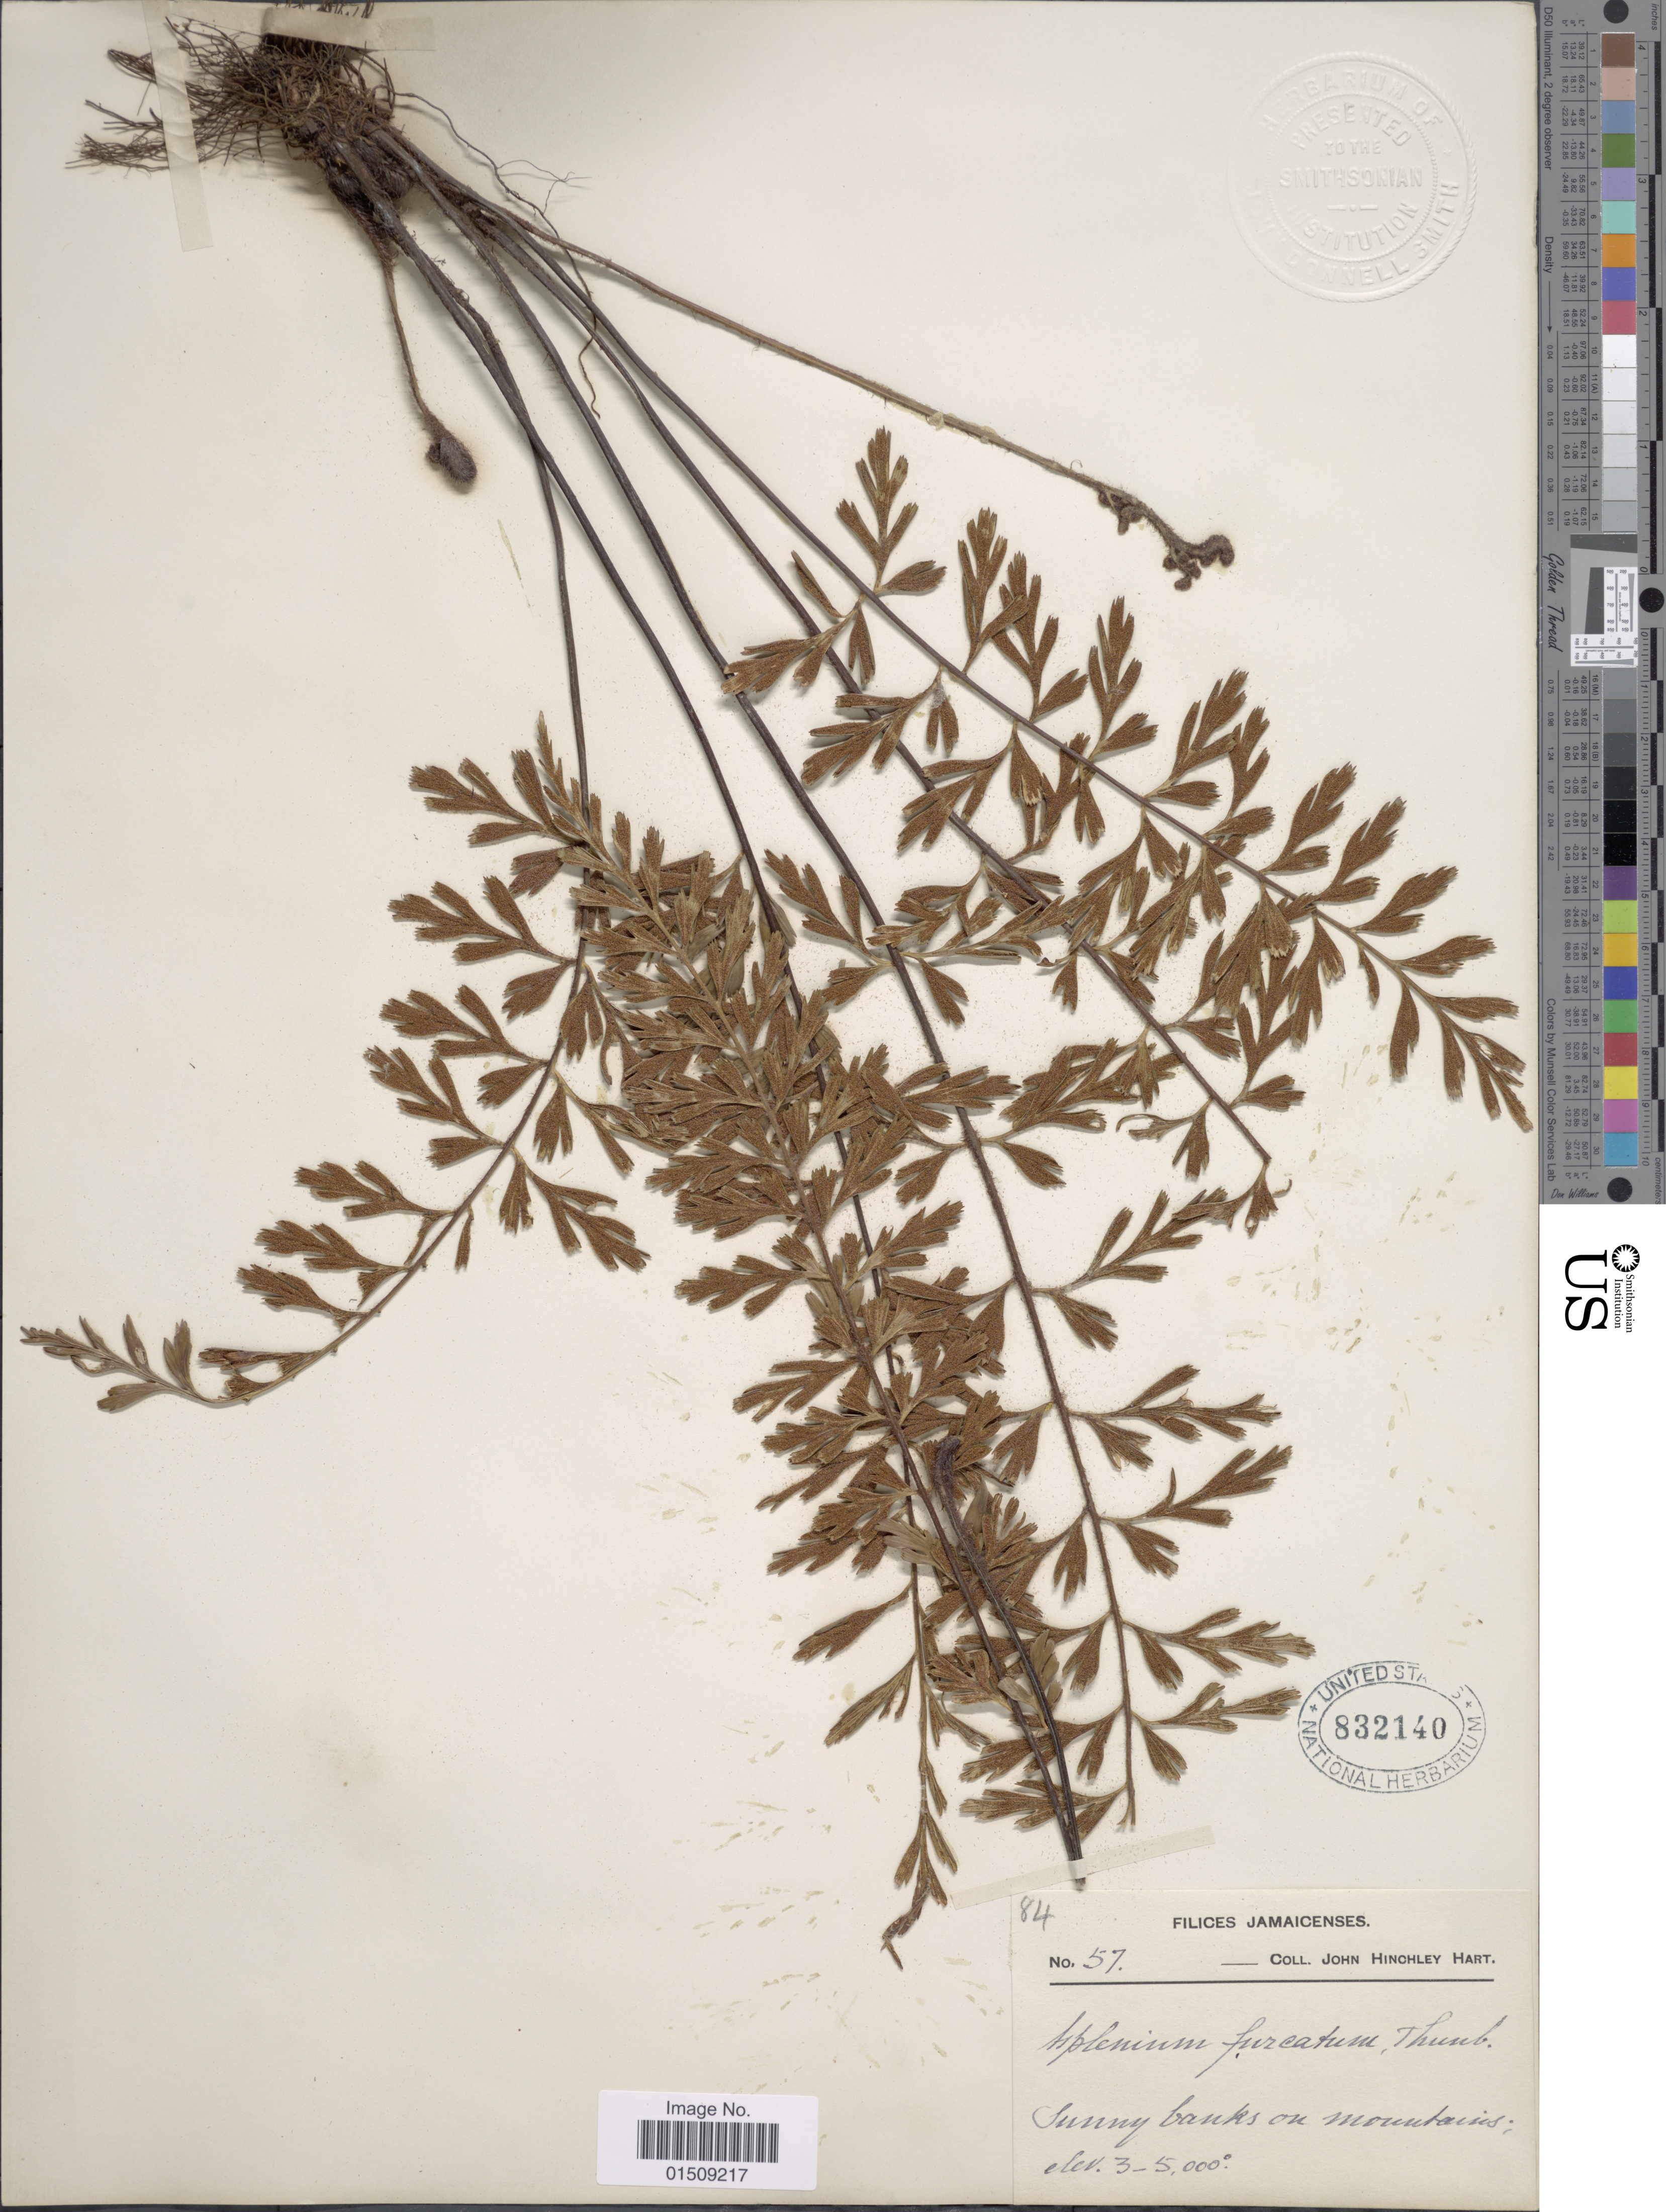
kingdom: Plantae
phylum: Tracheophyta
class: Polypodiopsida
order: Polypodiales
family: Aspleniaceae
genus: Asplenium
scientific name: Asplenium praemorsum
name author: Sw.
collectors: J. H. Hart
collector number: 57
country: Jamaica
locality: Jamaicenses, Sunny banks on mountains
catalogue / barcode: US 832140